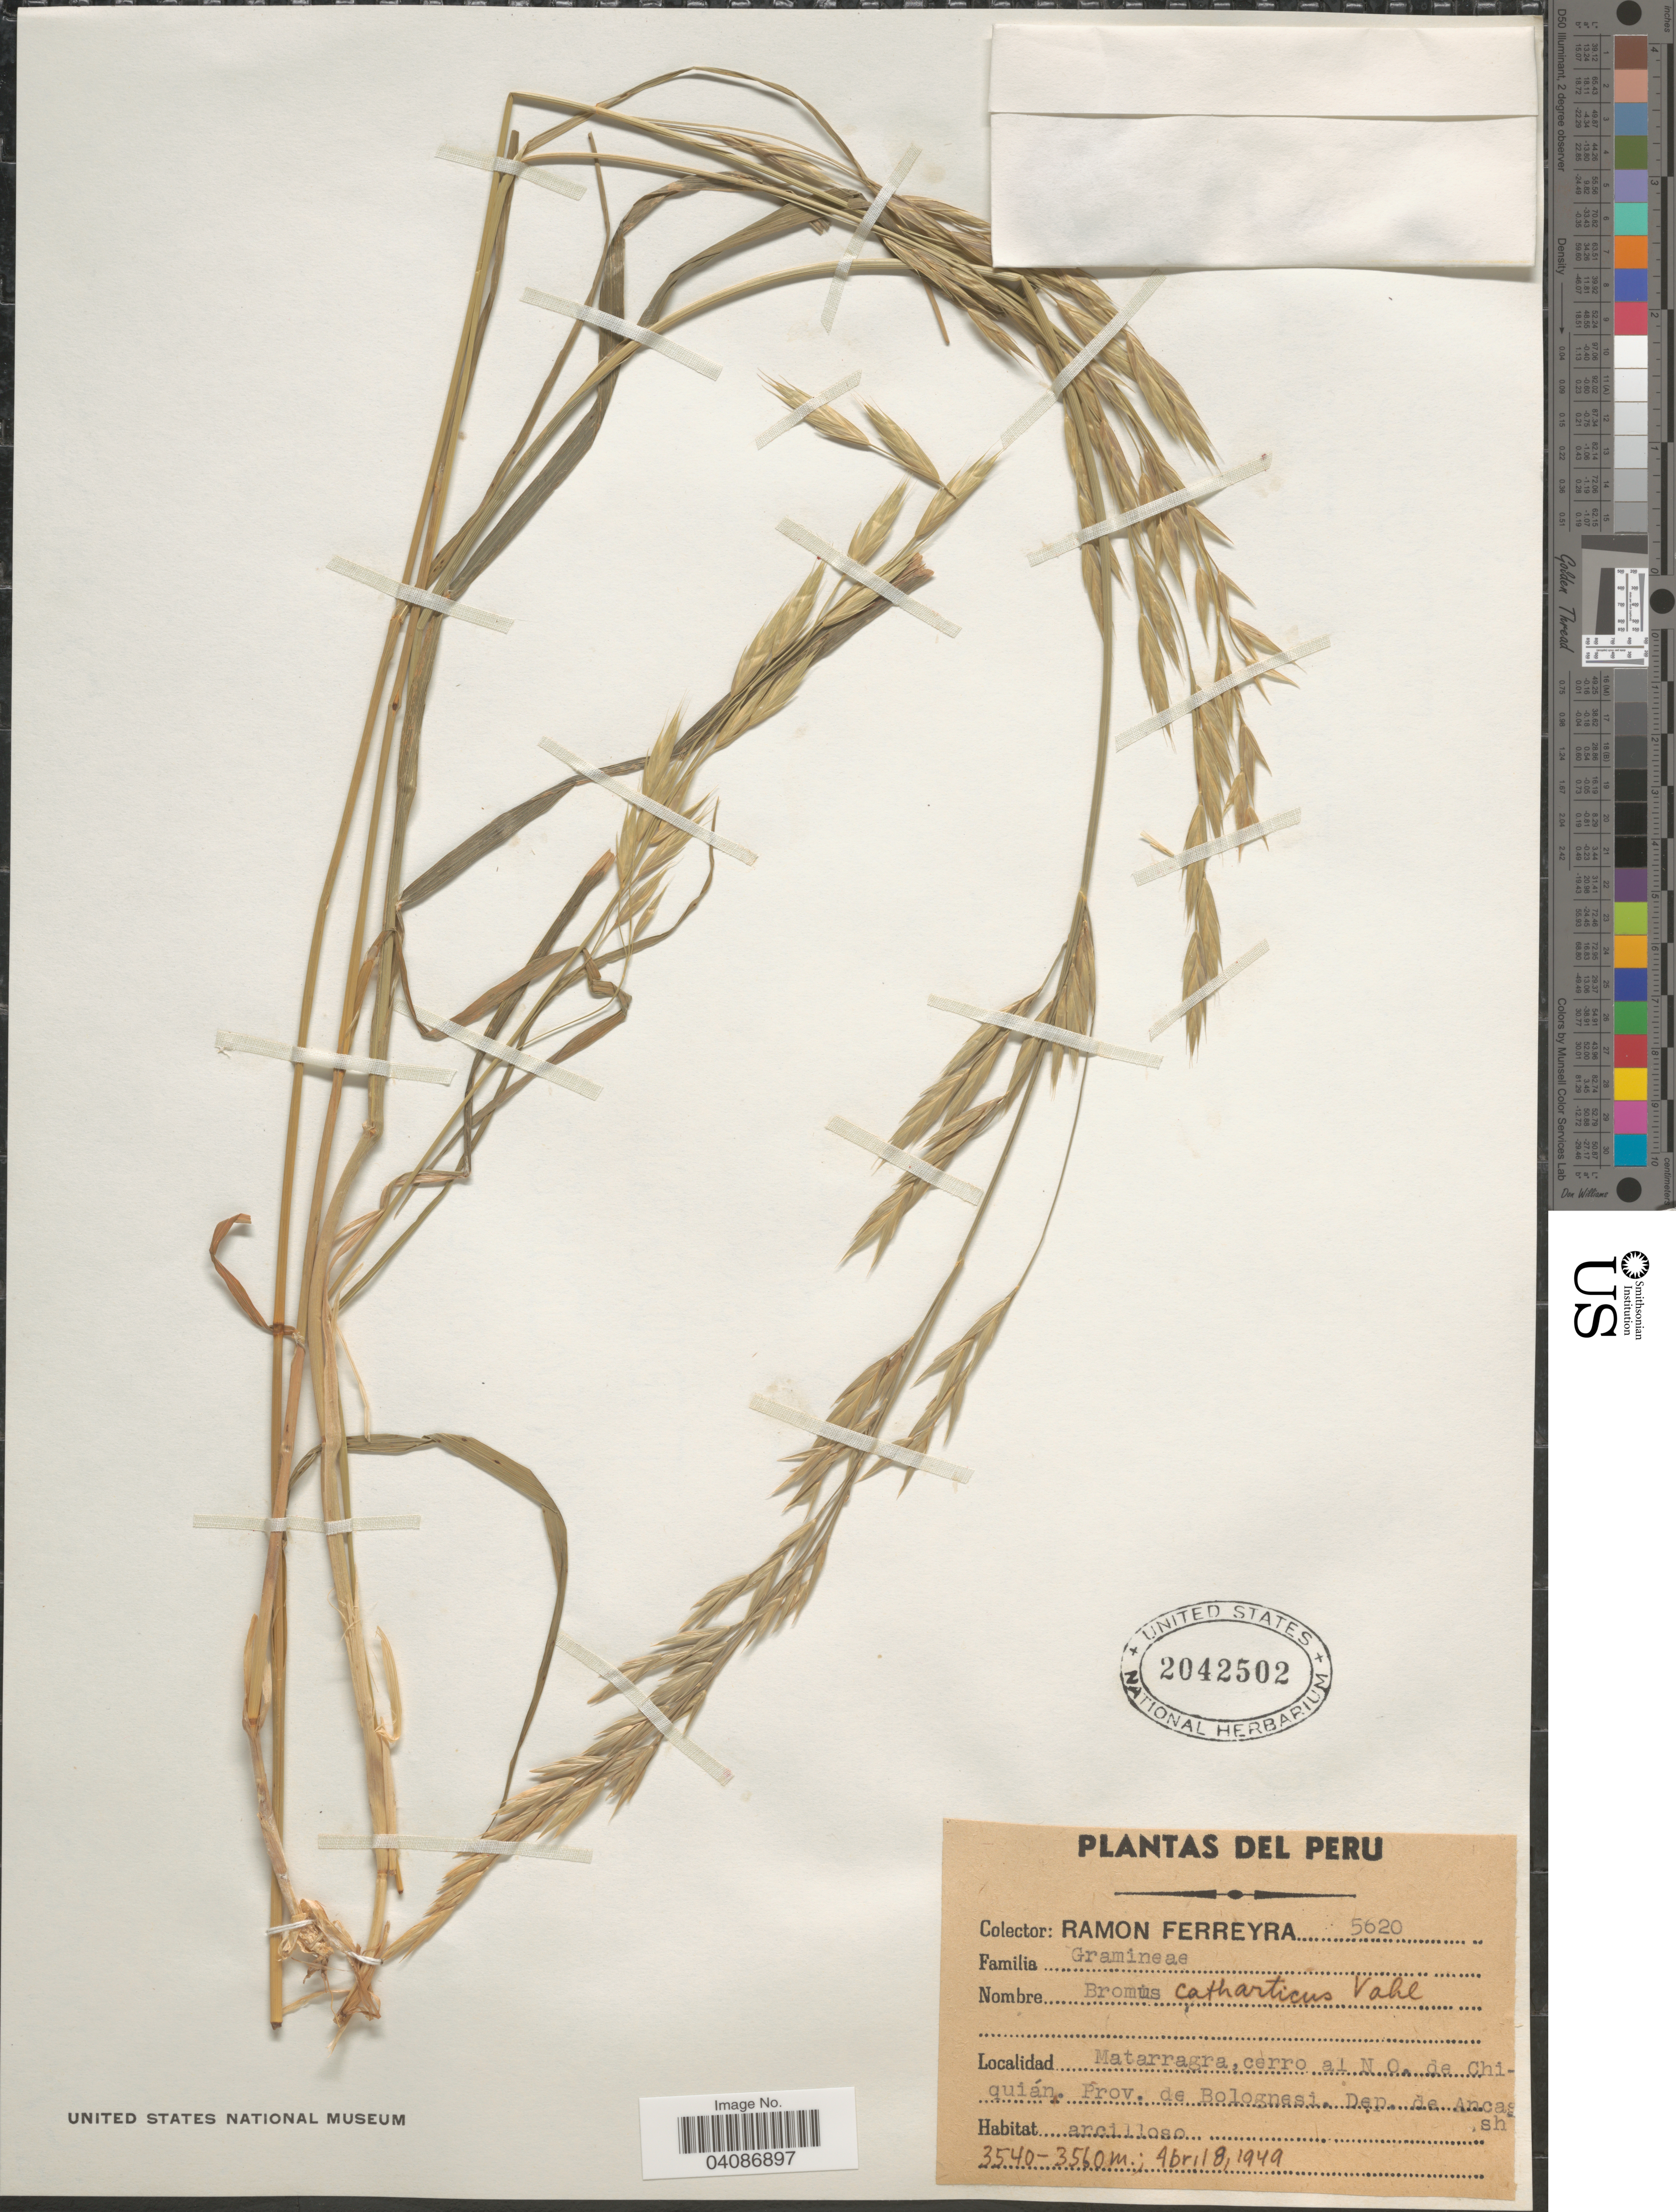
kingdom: Plantae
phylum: Tracheophyta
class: Liliopsida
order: Poales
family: Poaceae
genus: Bromus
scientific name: Bromus catharticus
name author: Vahl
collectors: R. A. Ferreyra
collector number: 5620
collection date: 1949-04-08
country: Peru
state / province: Ancash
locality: Matarragra, cerro al N O. de Chiquián. Prov. de Bolognesi. Dep. de Ancash.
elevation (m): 3540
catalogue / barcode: US 2042502